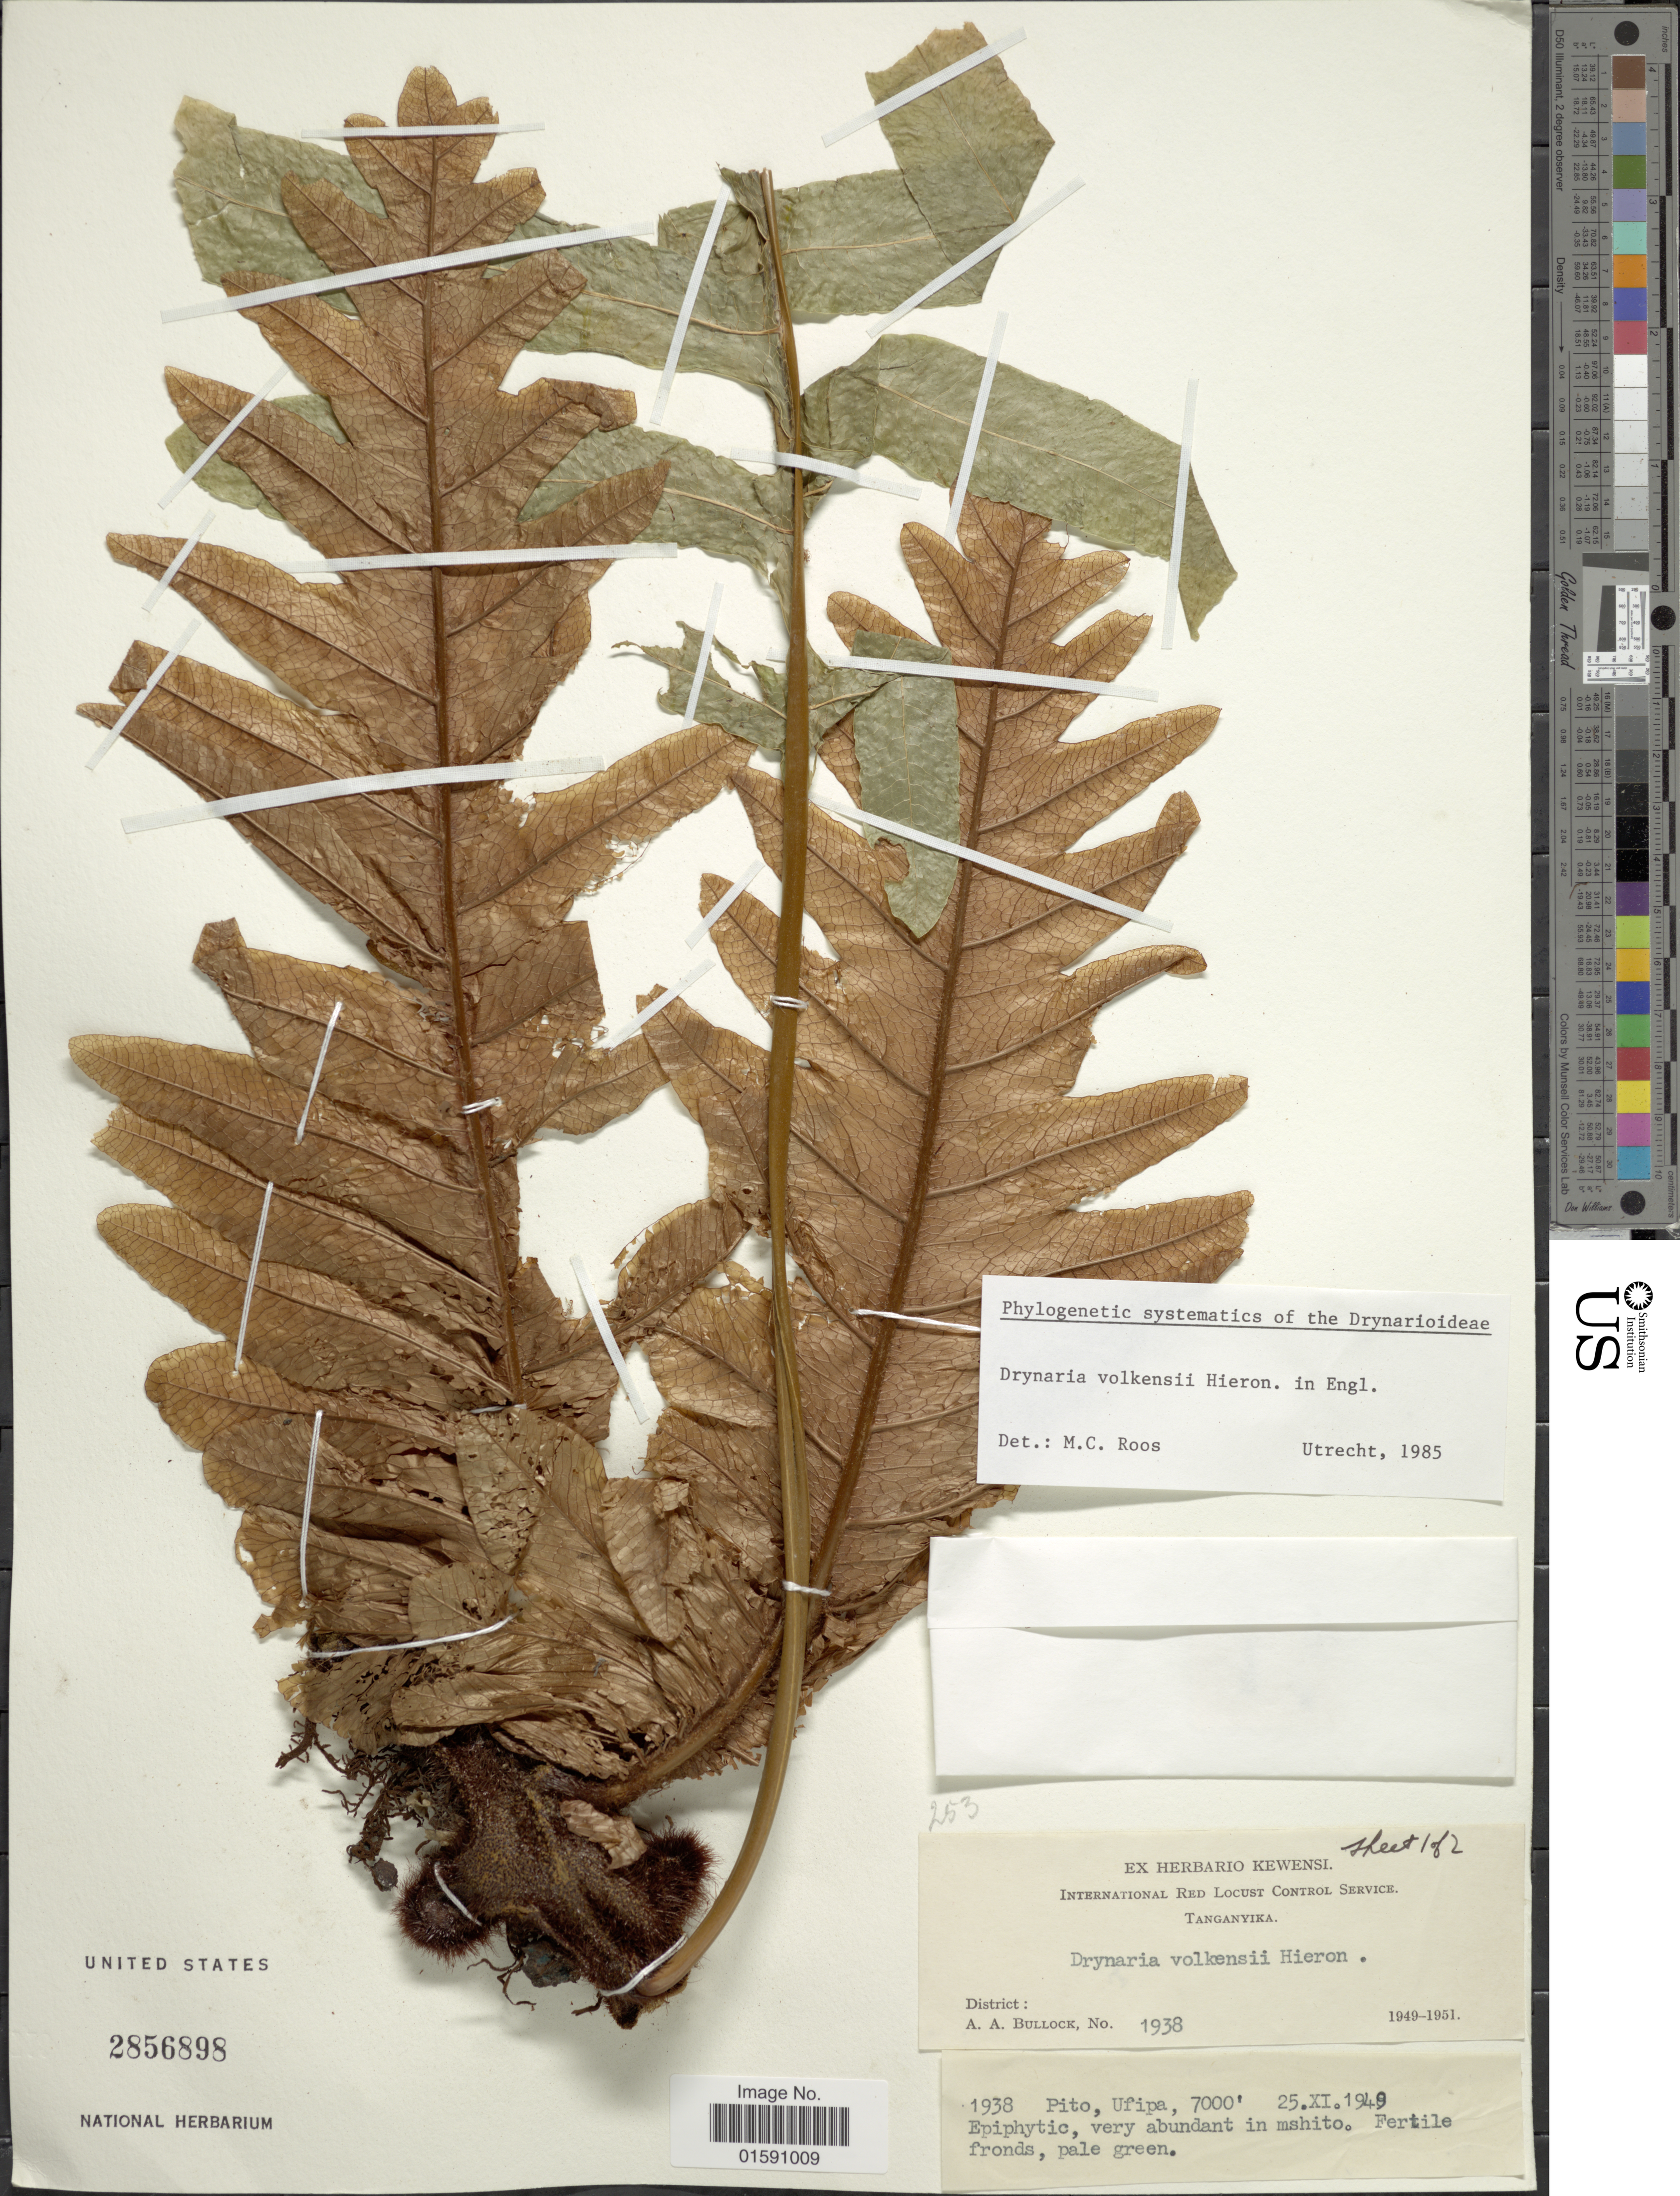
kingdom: Plantae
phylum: Tracheophyta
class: Polypodiopsida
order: Polypodiales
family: Polypodiaceae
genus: Drynaria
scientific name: Drynaria volkensii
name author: Hieron.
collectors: A. Bullock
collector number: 1938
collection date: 1949-11-25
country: Tanzania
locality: Tanganyika, Piton, Ufipa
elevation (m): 2134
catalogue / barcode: US 2856898